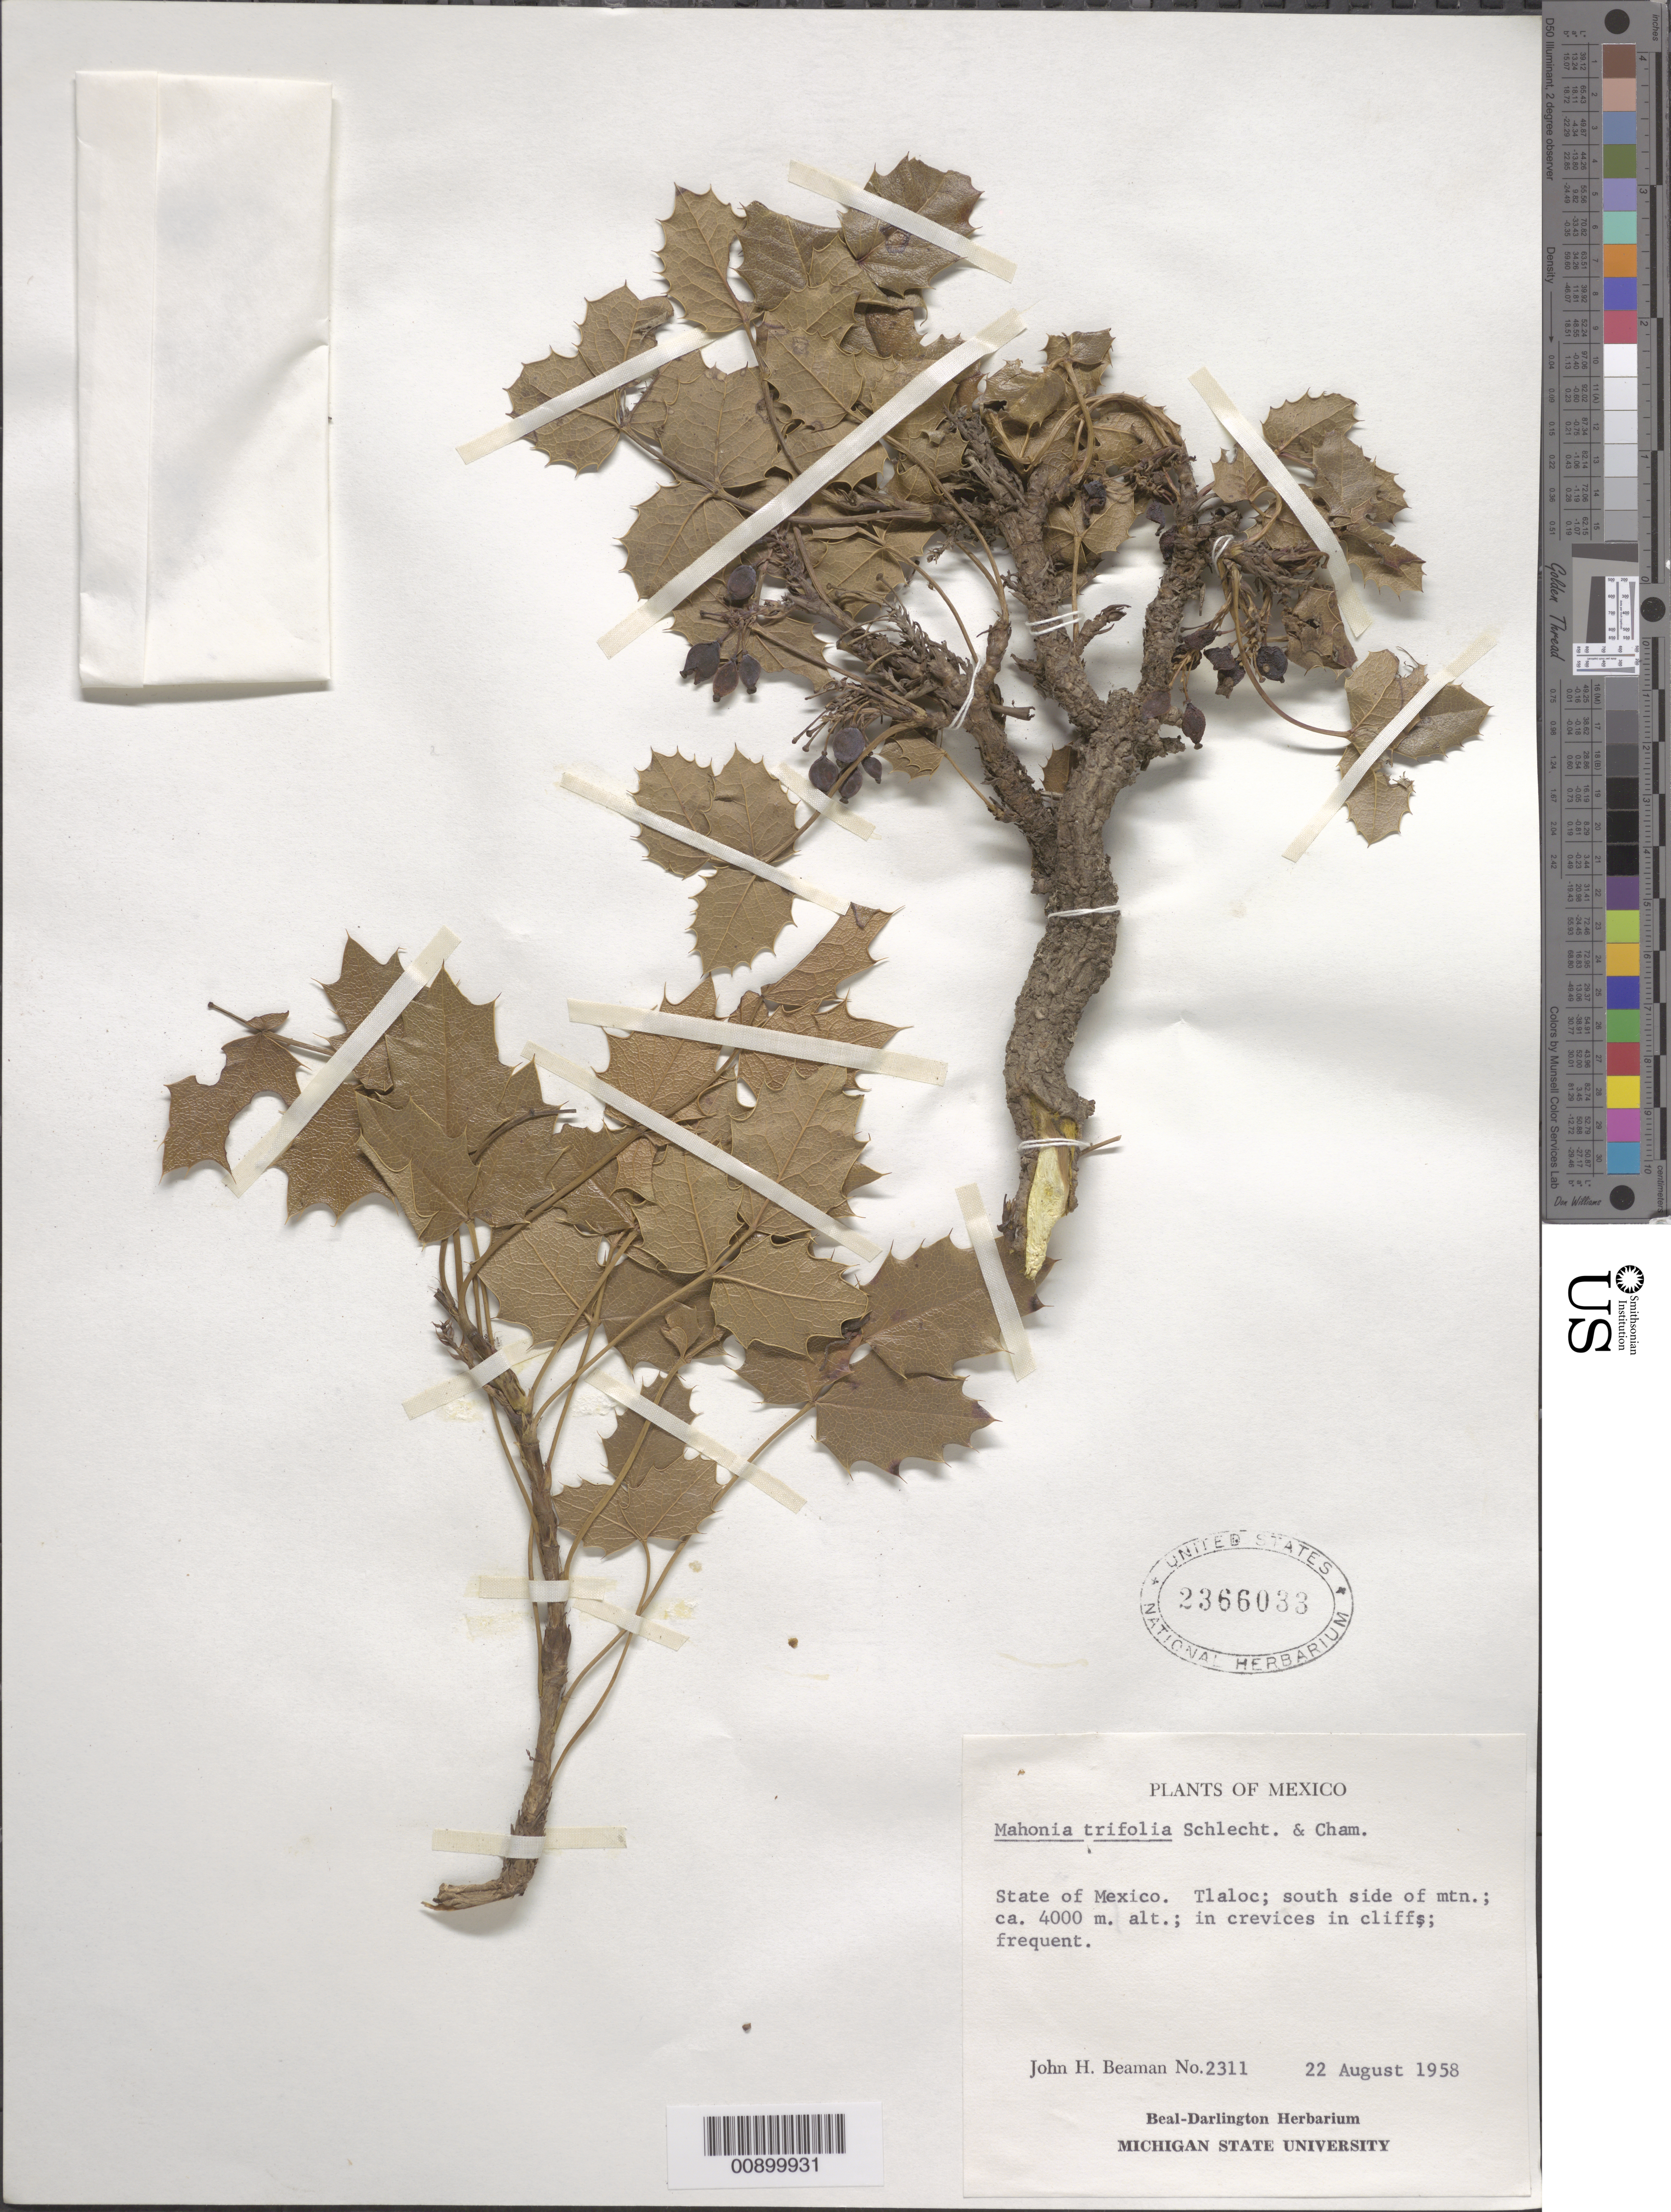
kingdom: Plantae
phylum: Tracheophyta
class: Magnoliopsida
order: Ranunculales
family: Berberidaceae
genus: Mahonia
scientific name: Mahonia trifolia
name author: Cham. & Schult.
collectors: J. H. Beaman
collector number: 2311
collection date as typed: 22 Aug 1958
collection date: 1958-08-22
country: Mexico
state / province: México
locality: State of México: Tlaloc, south side of mountain.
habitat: In crevices in cliffs.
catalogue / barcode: US 2366033